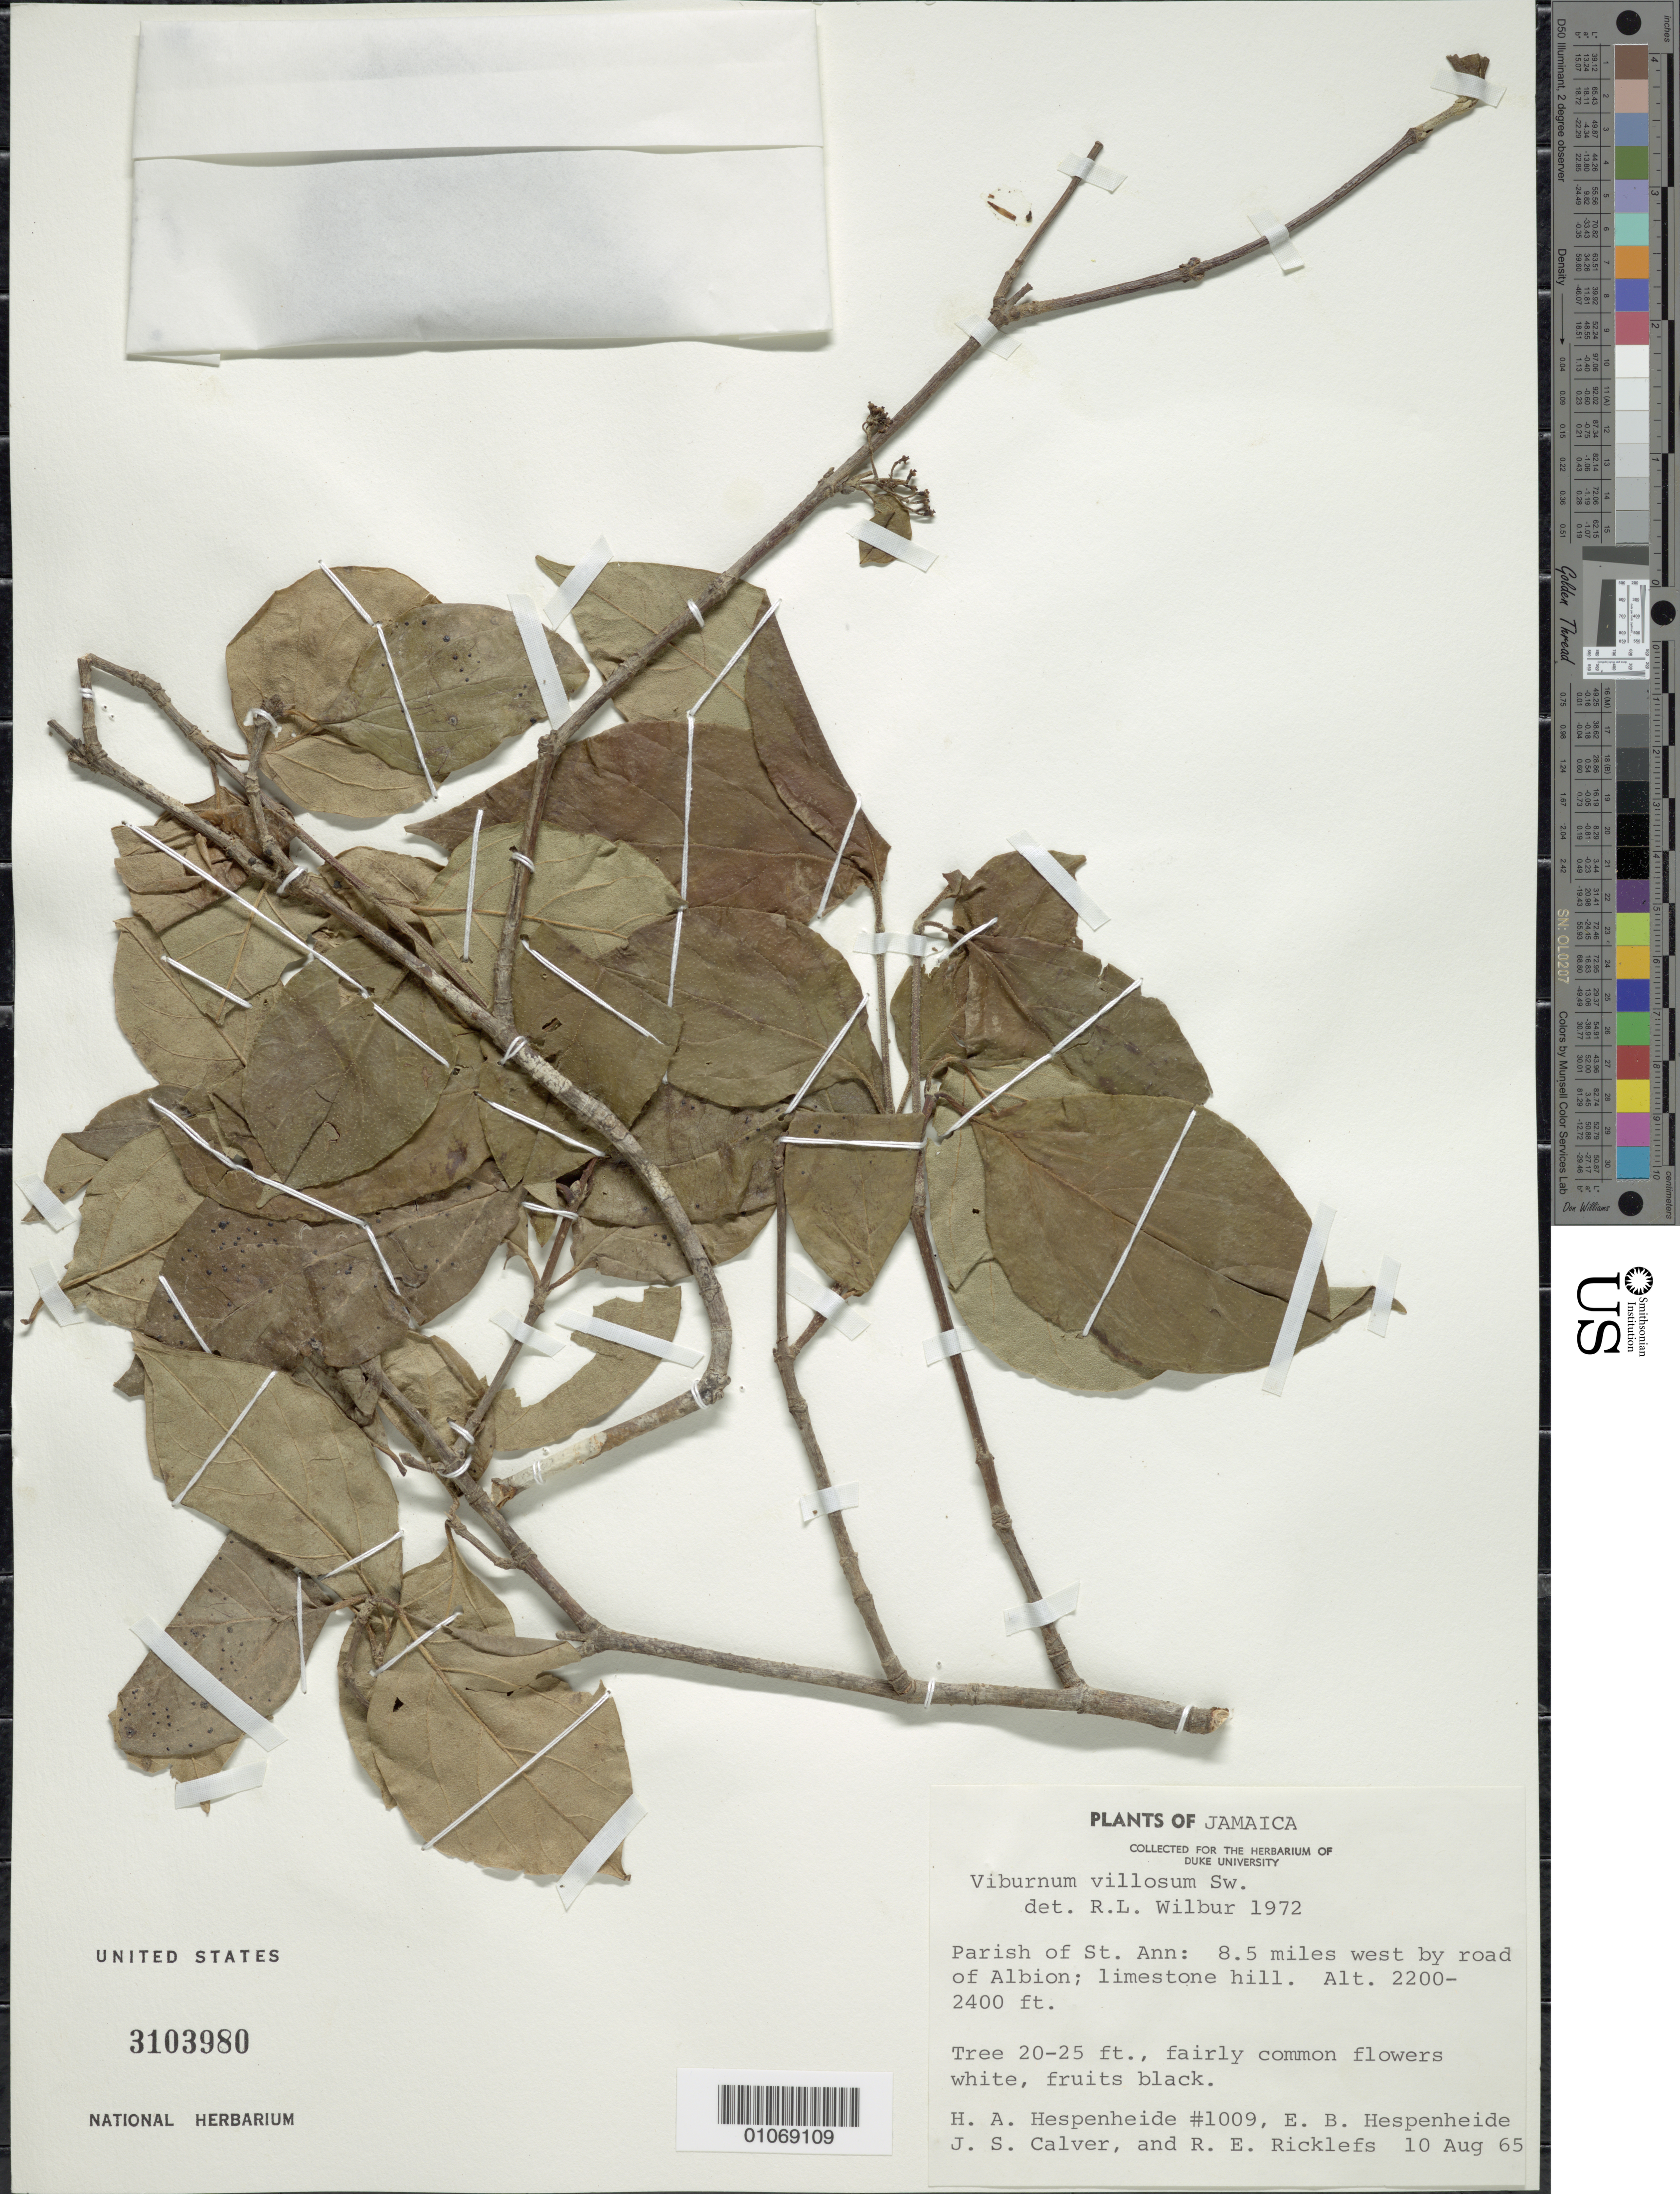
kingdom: Plantae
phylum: Tracheophyta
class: Magnoliopsida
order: Dipsacales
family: Viburnaceae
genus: Viburnum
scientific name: Viburnum villosum var. glabrescens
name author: Griseb.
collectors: H. A. Hespenheide, J. Calver, E. Hespenheide & R. Ricklefs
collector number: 1009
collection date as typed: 10 Aug 1965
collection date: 1965-08-10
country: Jamaica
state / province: Saint Ann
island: Jamaica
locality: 8.5 miles west by road of Albion; limestone hill.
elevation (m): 671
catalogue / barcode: US 3103980